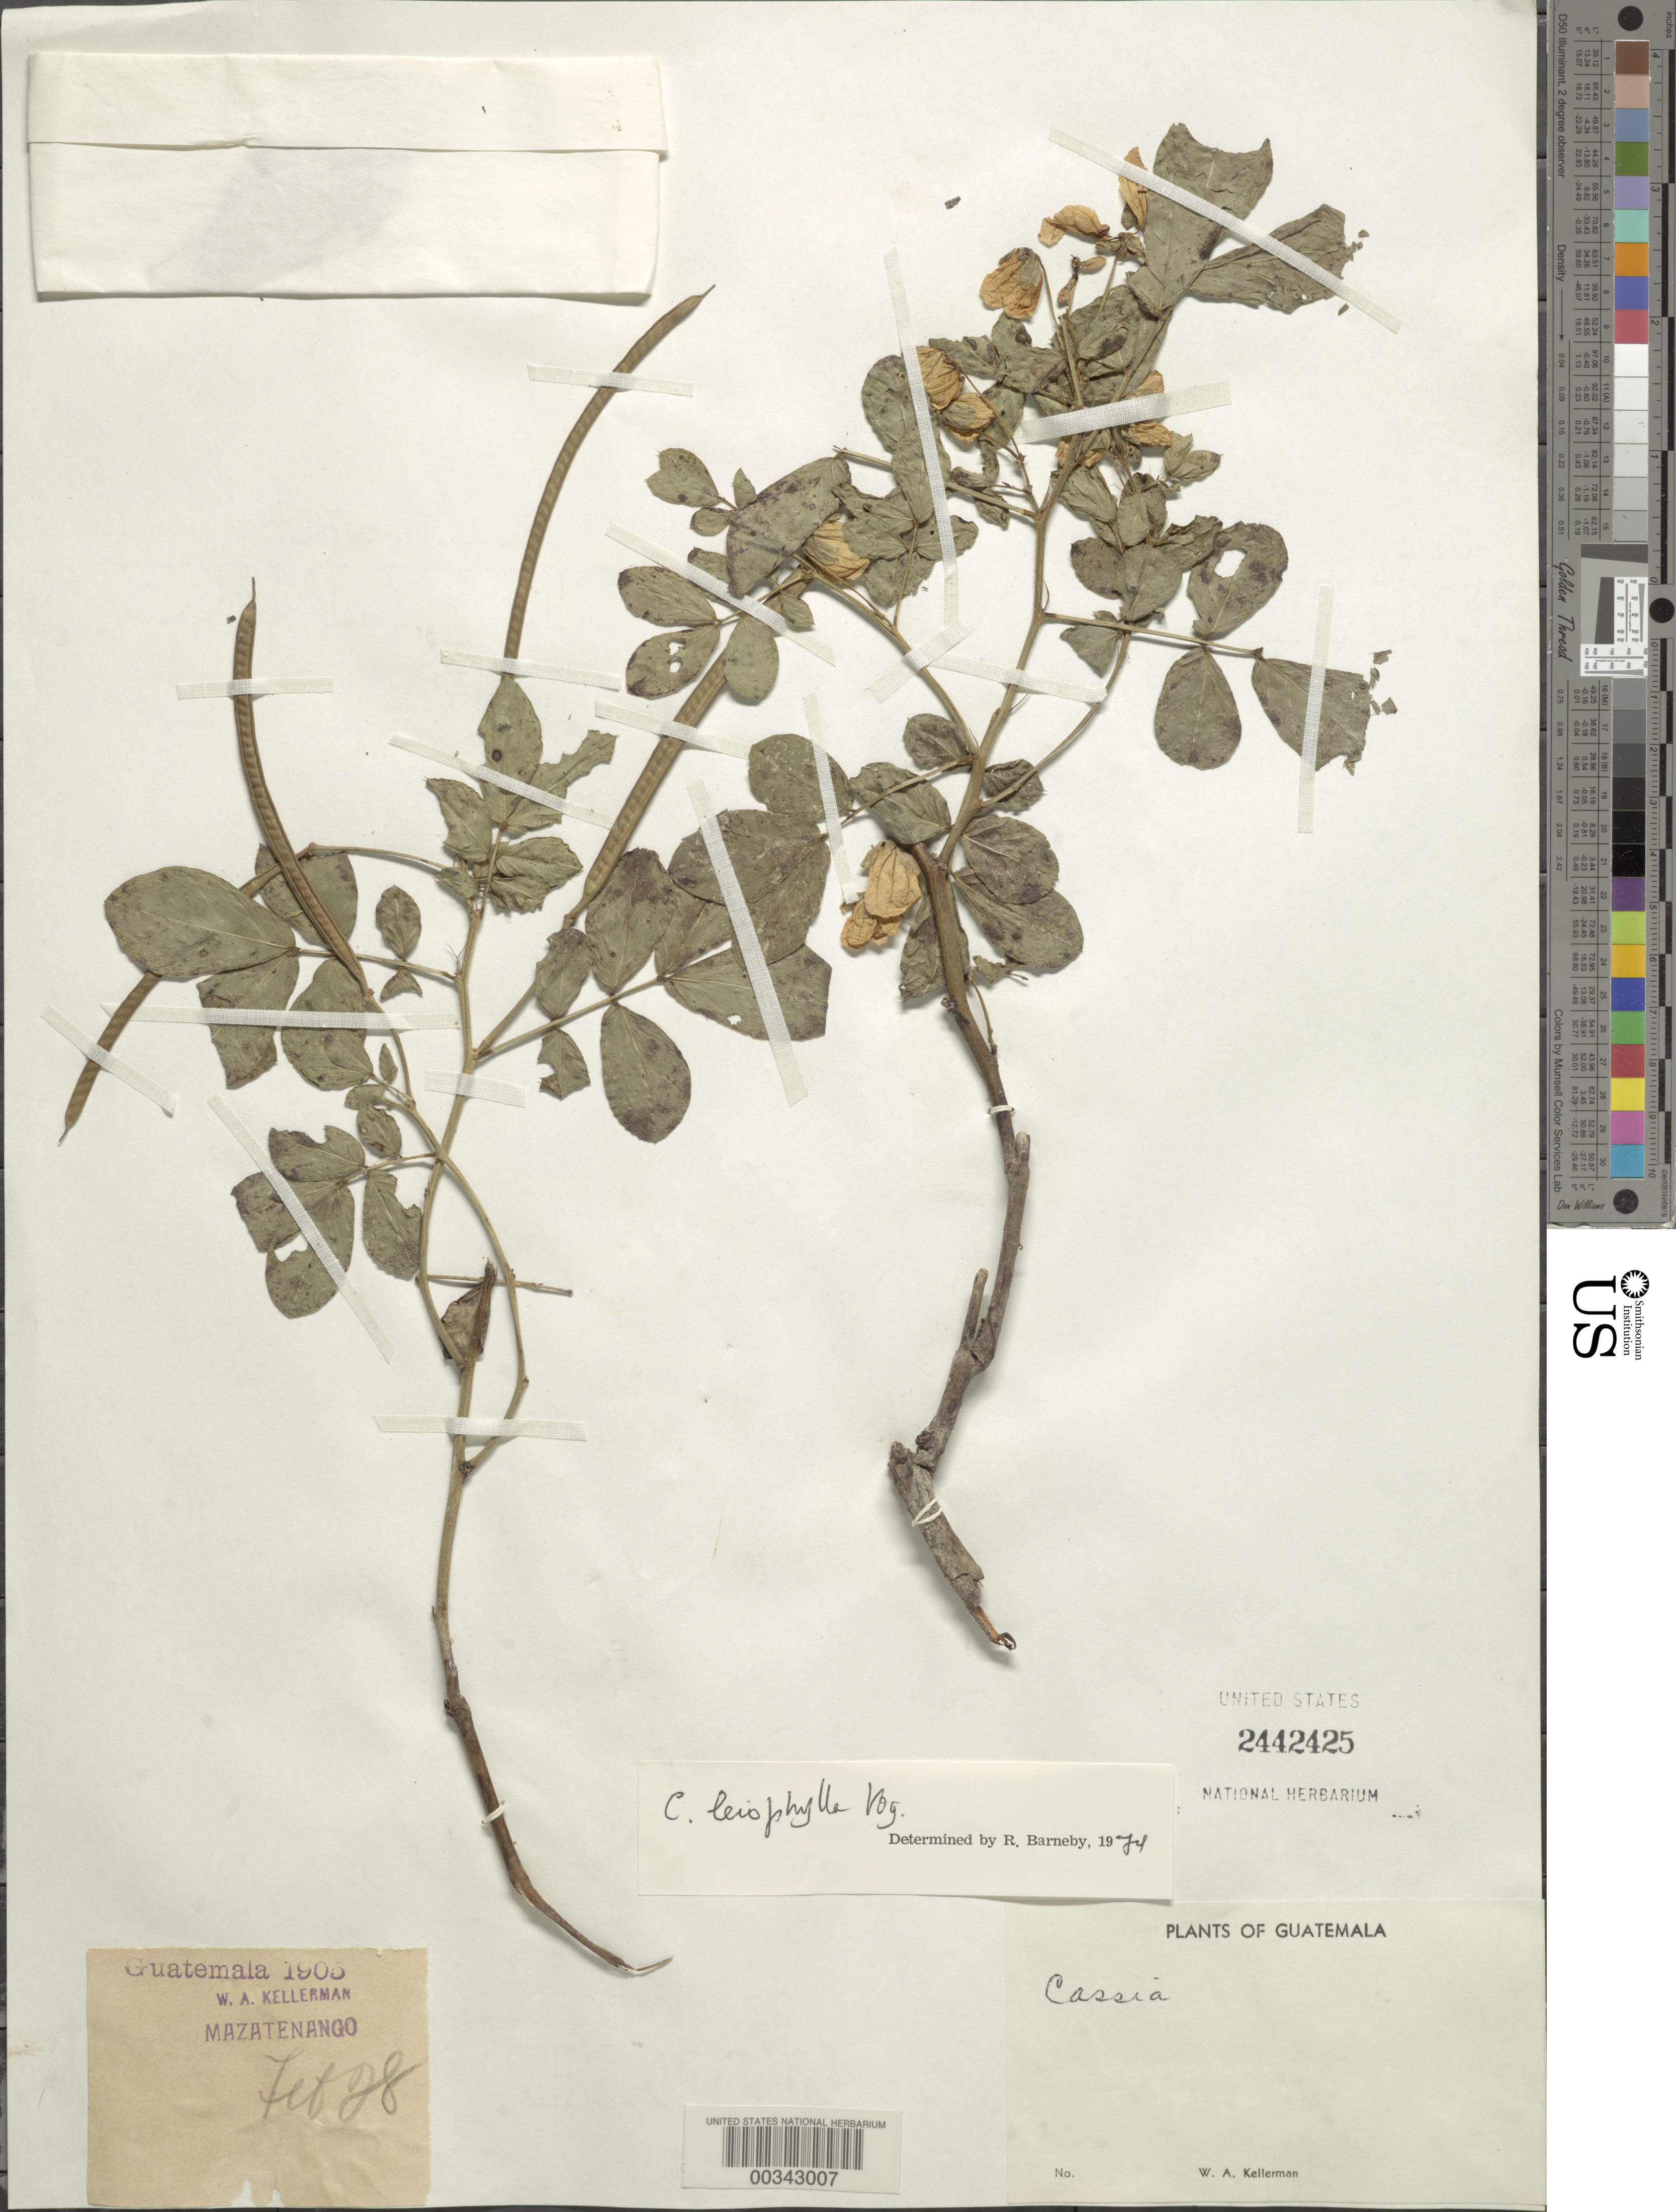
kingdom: Plantae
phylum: Tracheophyta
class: Magnoliopsida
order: Fabales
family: Fabaceae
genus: Senna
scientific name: Senna leiophylla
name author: (Vogel) H.S. Irwin & Barneby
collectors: W. A. Kellerman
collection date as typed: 1905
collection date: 1905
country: Guatemala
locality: Mazatenango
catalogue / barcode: US 2442425